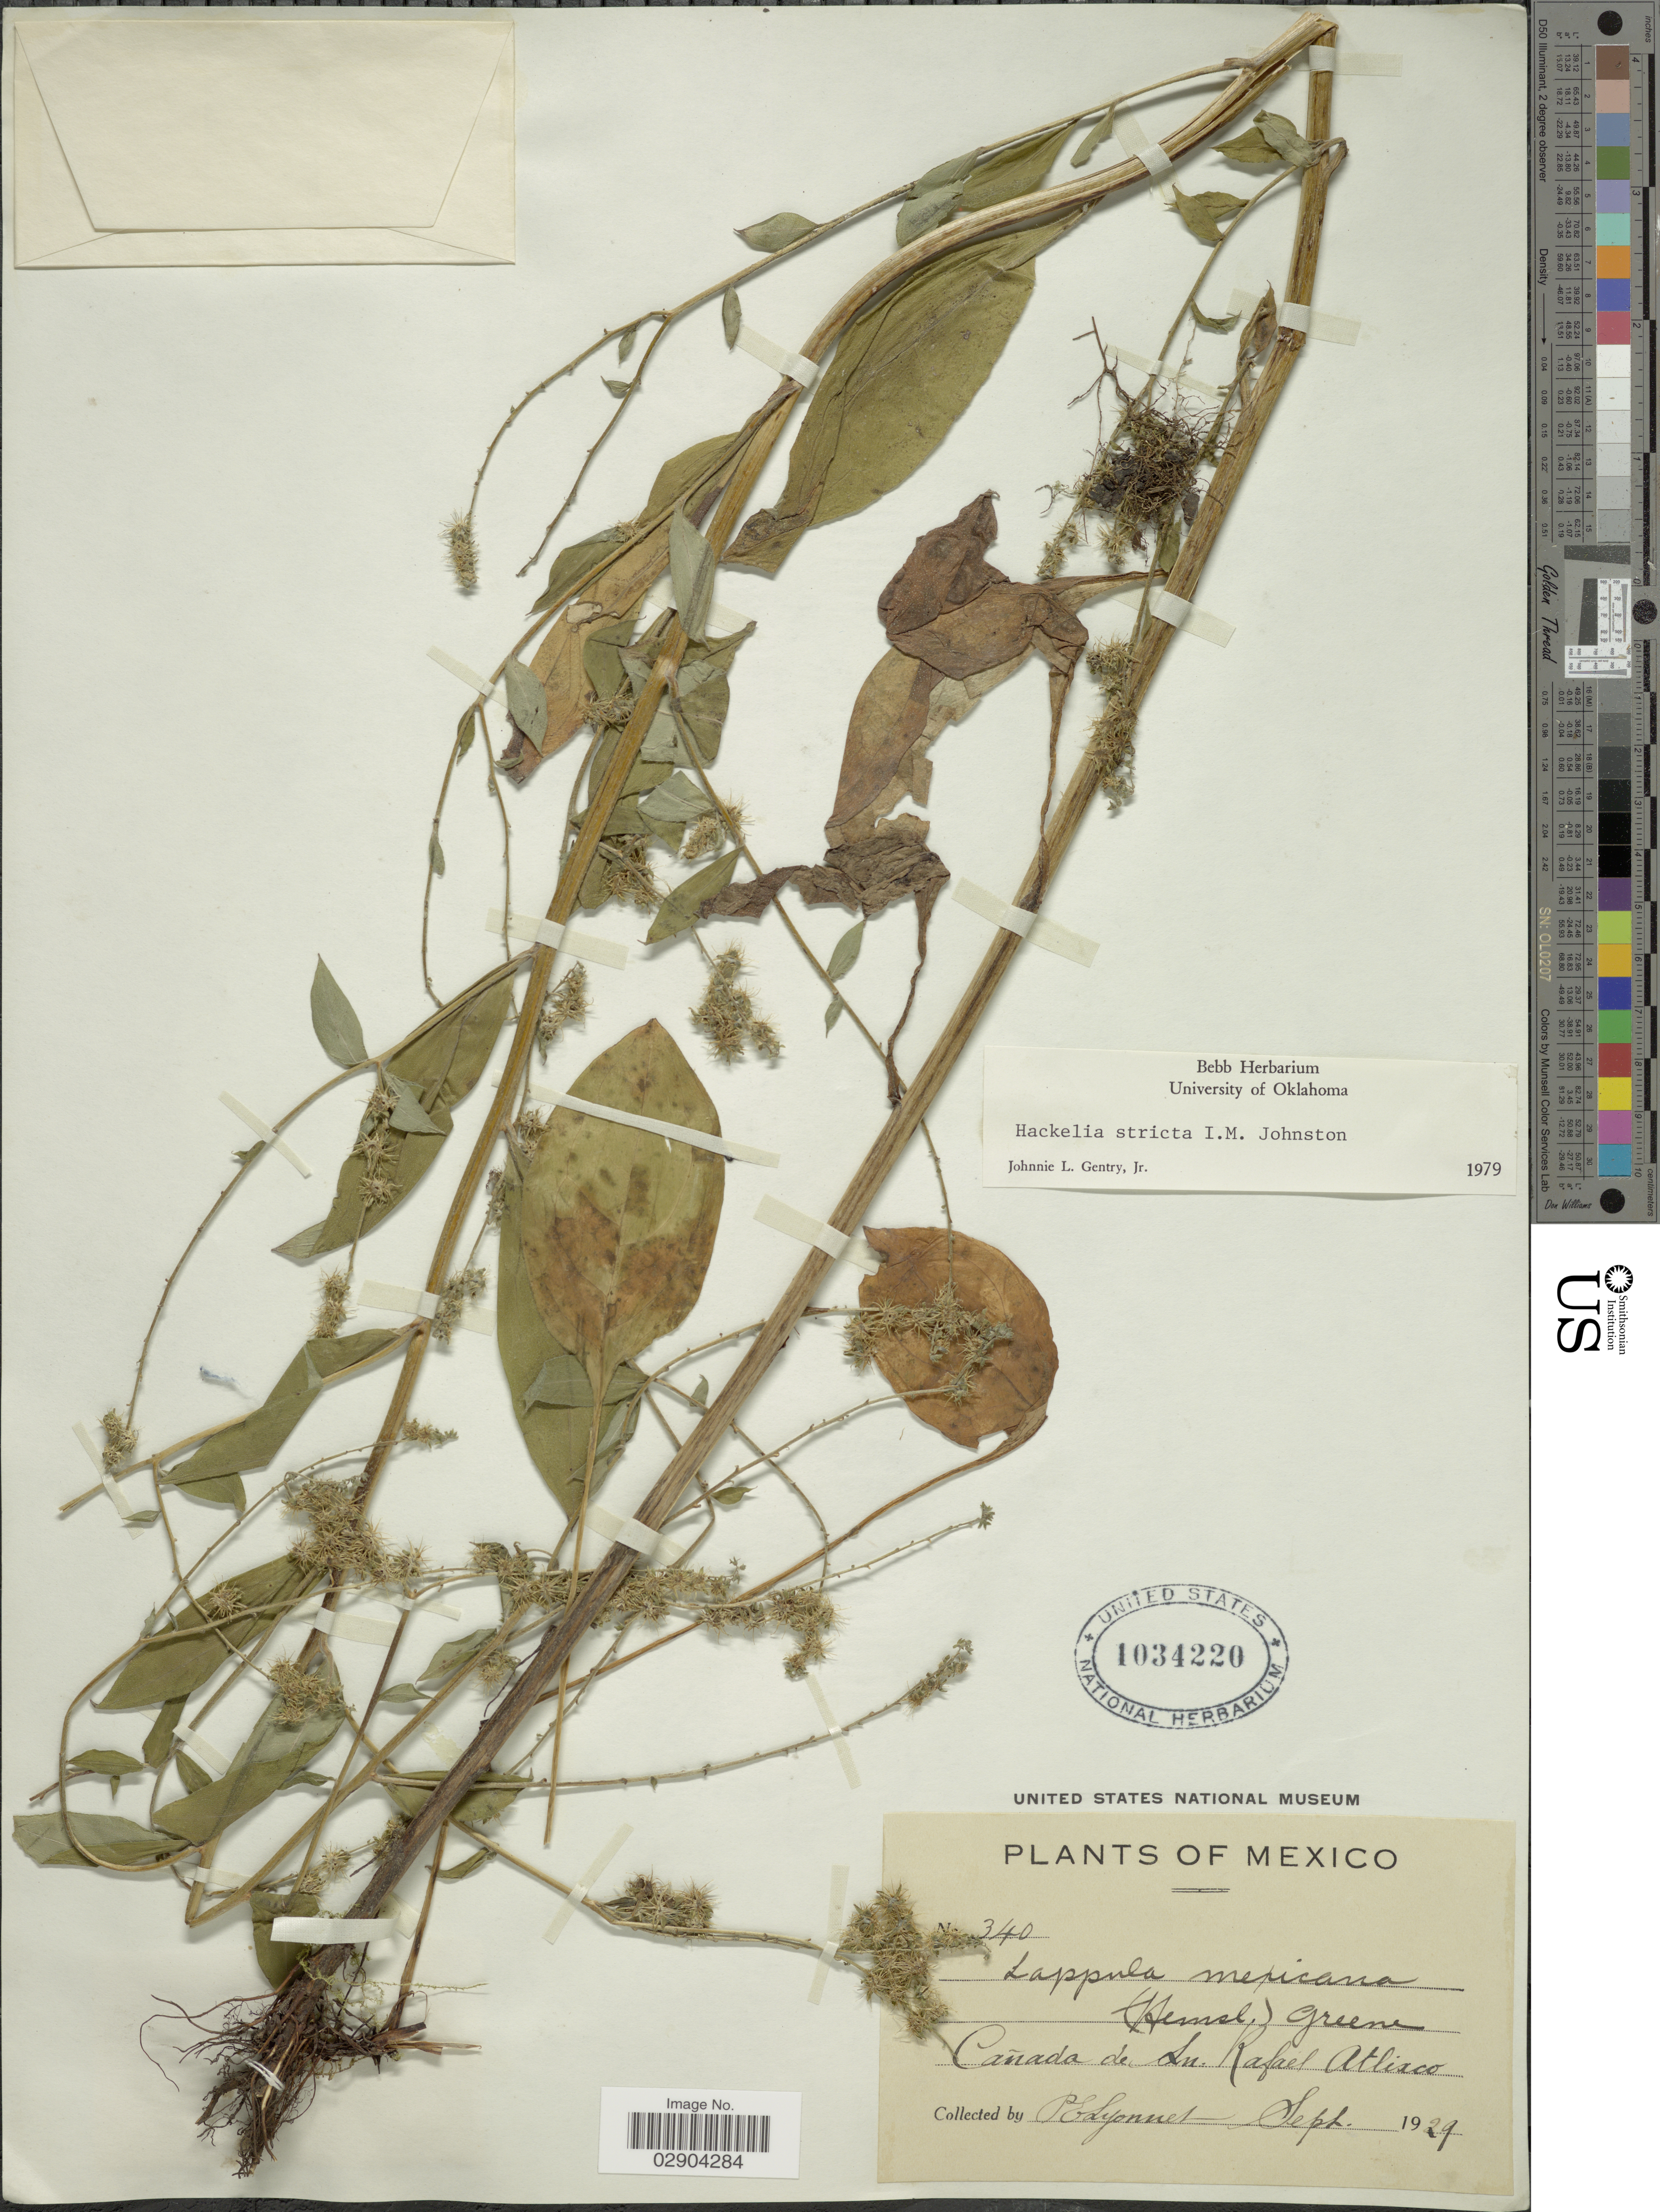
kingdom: Plantae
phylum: Tracheophyta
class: Magnoliopsida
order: Boraginales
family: Boraginaceae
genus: Hackelia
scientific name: Hackelia mexicana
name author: (Schltdl. & Cham.) I.M. Johnst.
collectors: P. Lyonnet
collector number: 340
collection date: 1929-09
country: Mexico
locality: Cañada de Sn. Rafael Atlisco.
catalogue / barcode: US 1034220